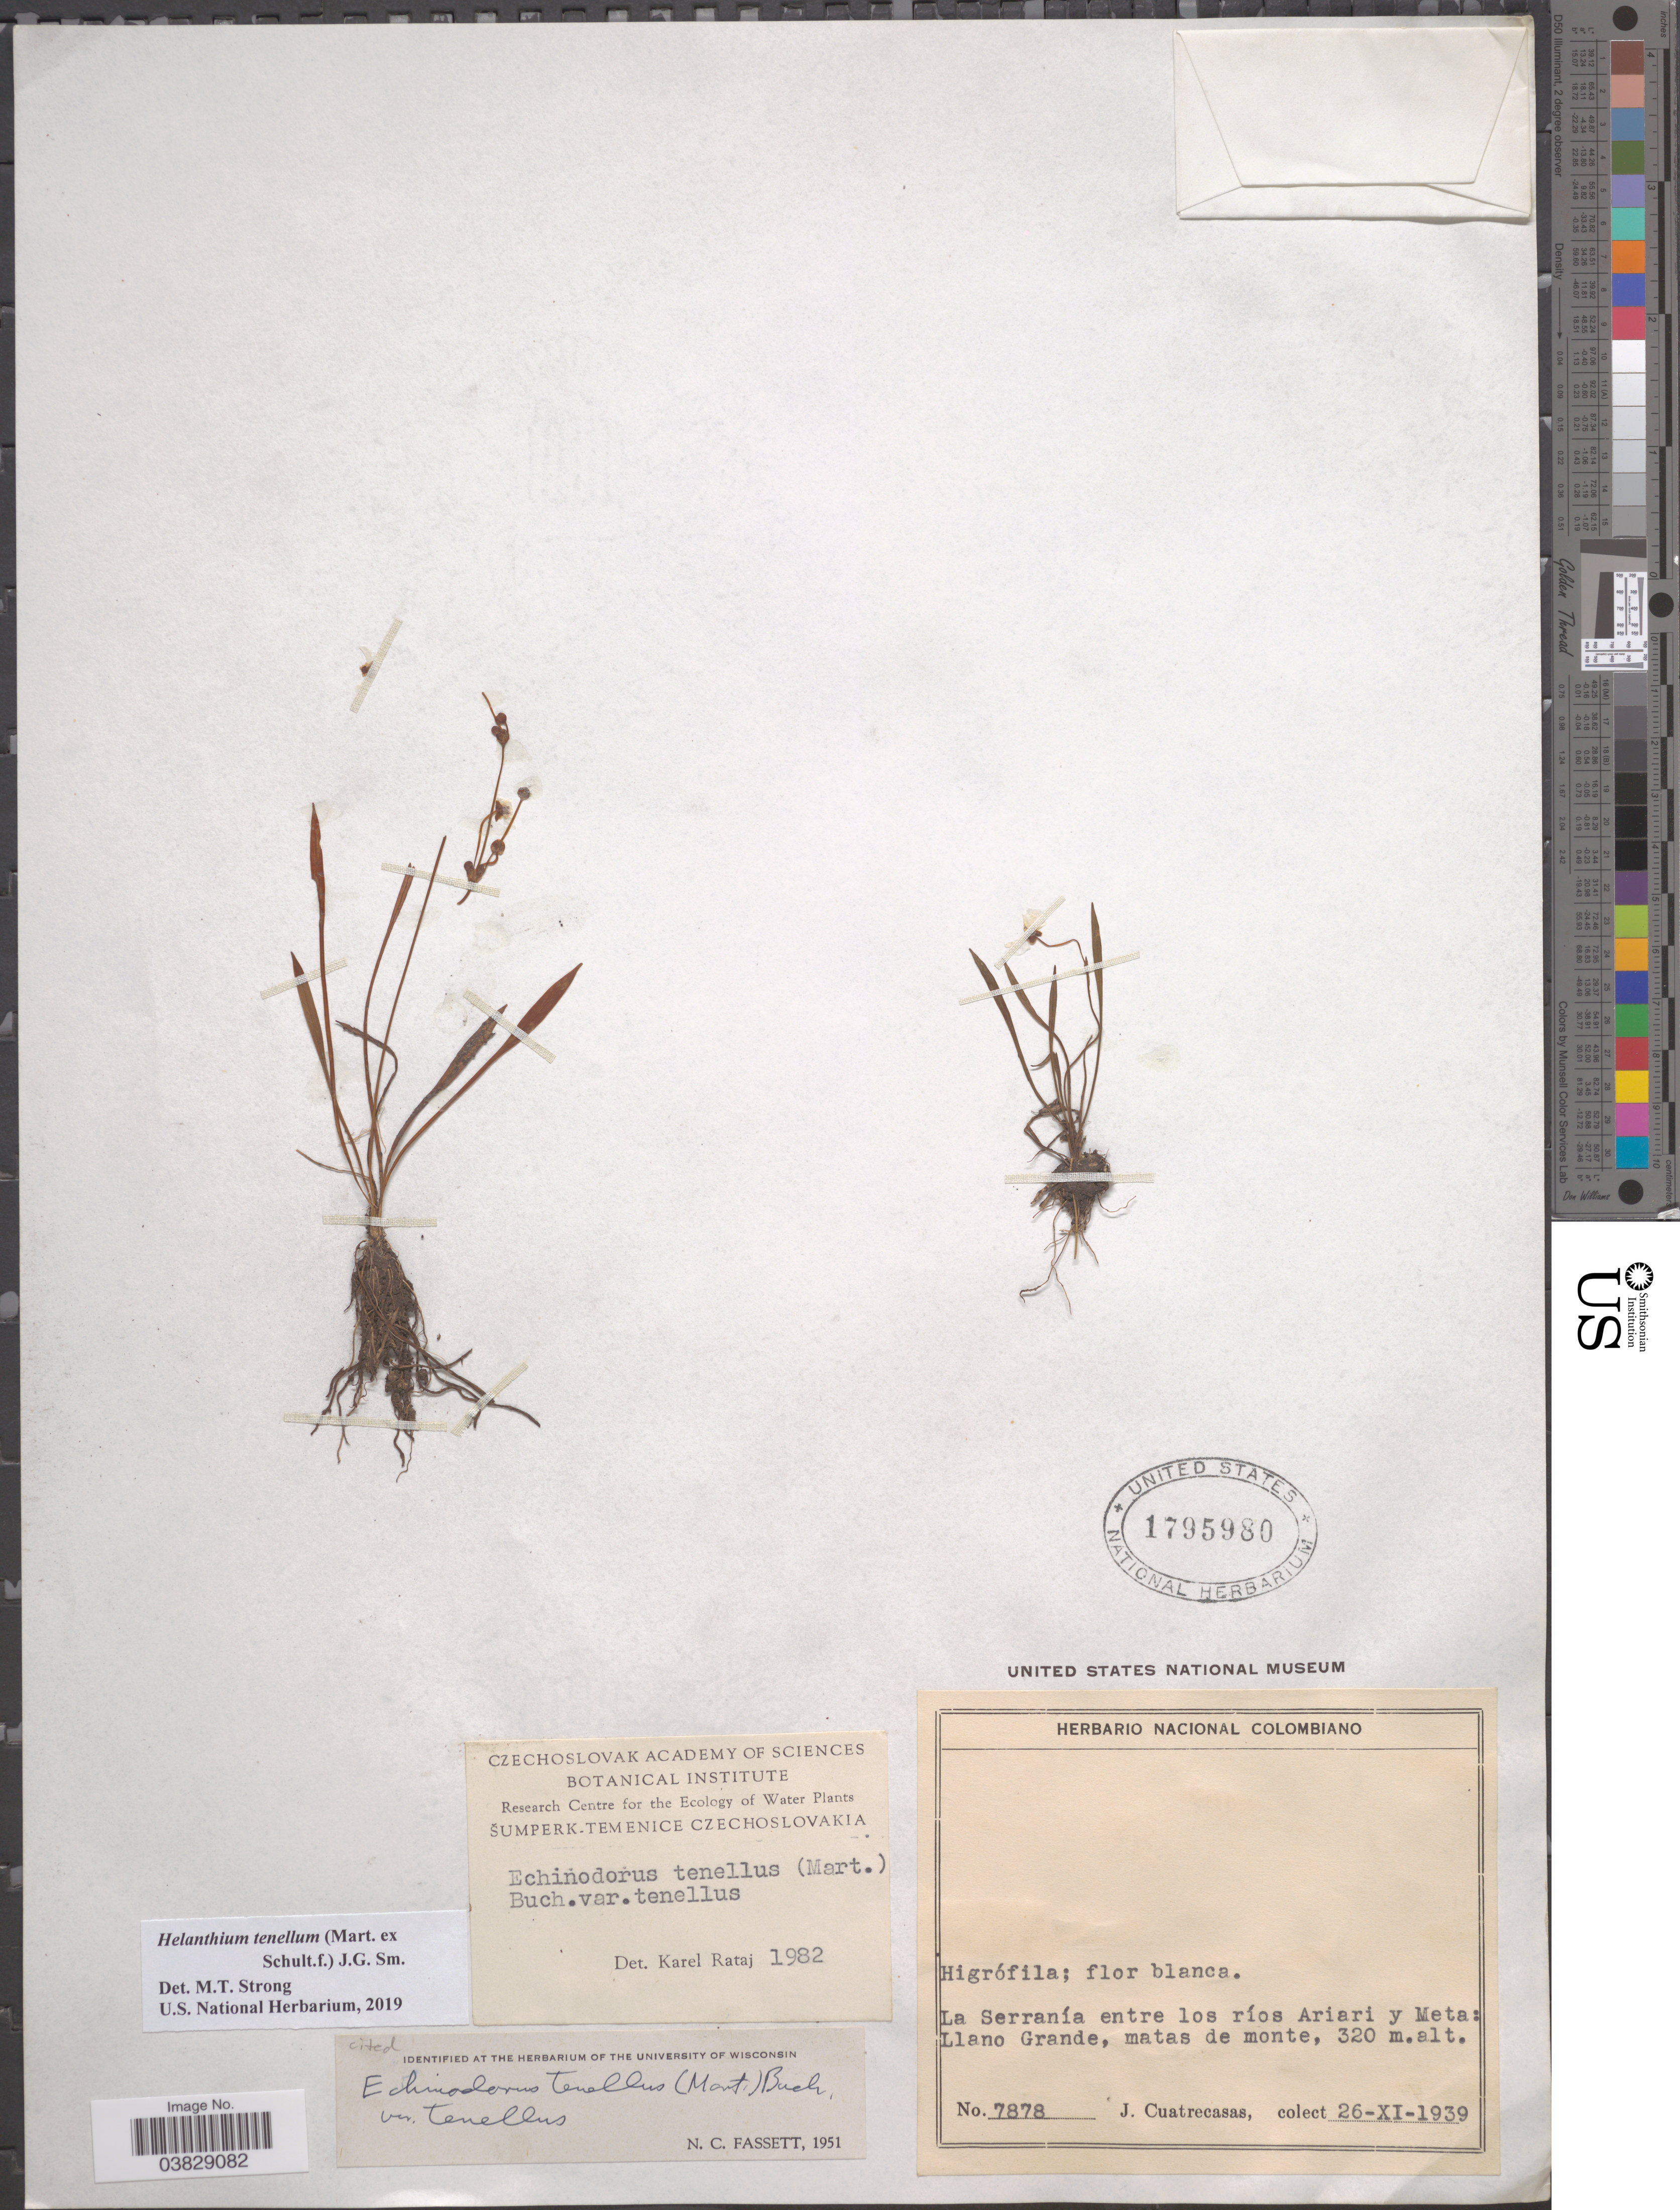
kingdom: Plantae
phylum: Tracheophyta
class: Liliopsida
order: Alismatales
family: Alismataceae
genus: Helanthium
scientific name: Helanthium tenellum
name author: (Mart. ex Schult. f.) J.G. Sm.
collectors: J. Cuatrecasas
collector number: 7878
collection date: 1939-11-26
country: Colombia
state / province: Meta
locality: La Serranía entre ríos Ariari y Meta: Llano Grande, matas de monte.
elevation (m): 320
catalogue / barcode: US 1795980